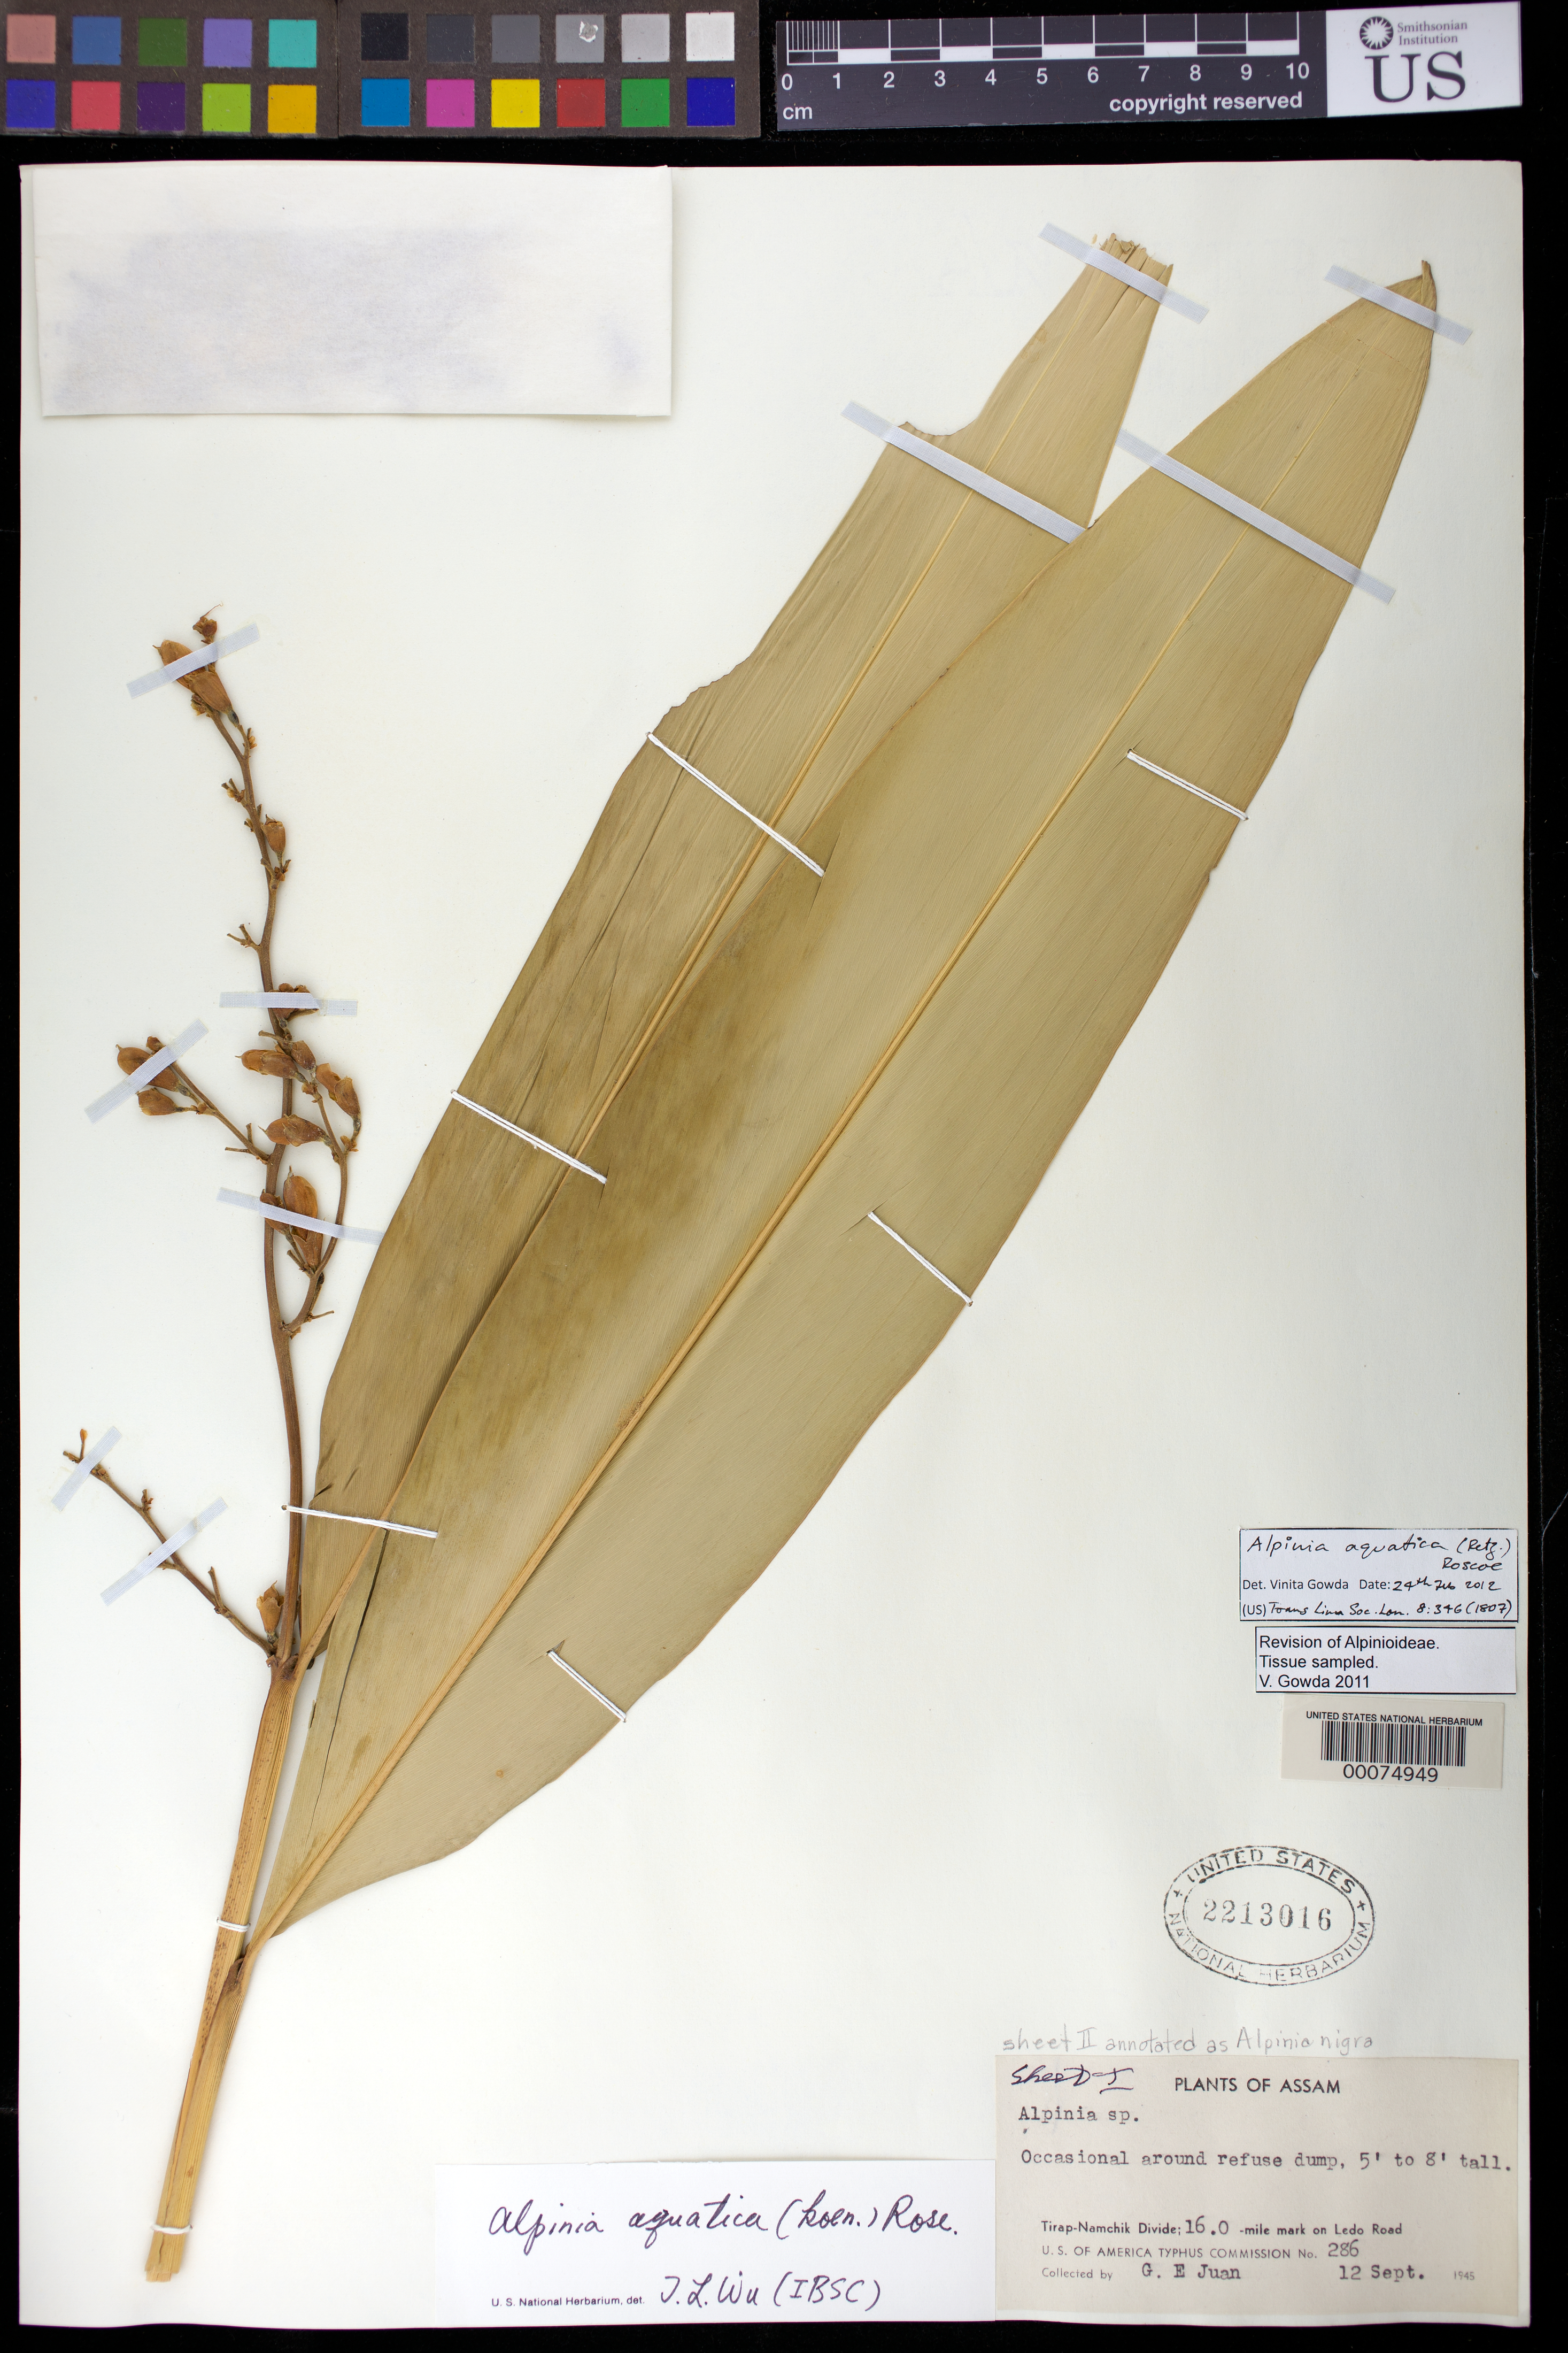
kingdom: Plantae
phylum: Tracheophyta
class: Liliopsida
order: Zingiberales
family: Zingiberaceae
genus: Alpinia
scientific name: Alpinia aquatica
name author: (J. Koenig) Roscoe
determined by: Wu, Te-Ling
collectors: G. Juan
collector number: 286 USA Typhus Comm.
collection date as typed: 12 Sep 1945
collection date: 1945-09-12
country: India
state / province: Assam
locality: Plants of assam, tirap-namchik divide, 16.0-mile mark on ledo road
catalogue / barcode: US 2213016